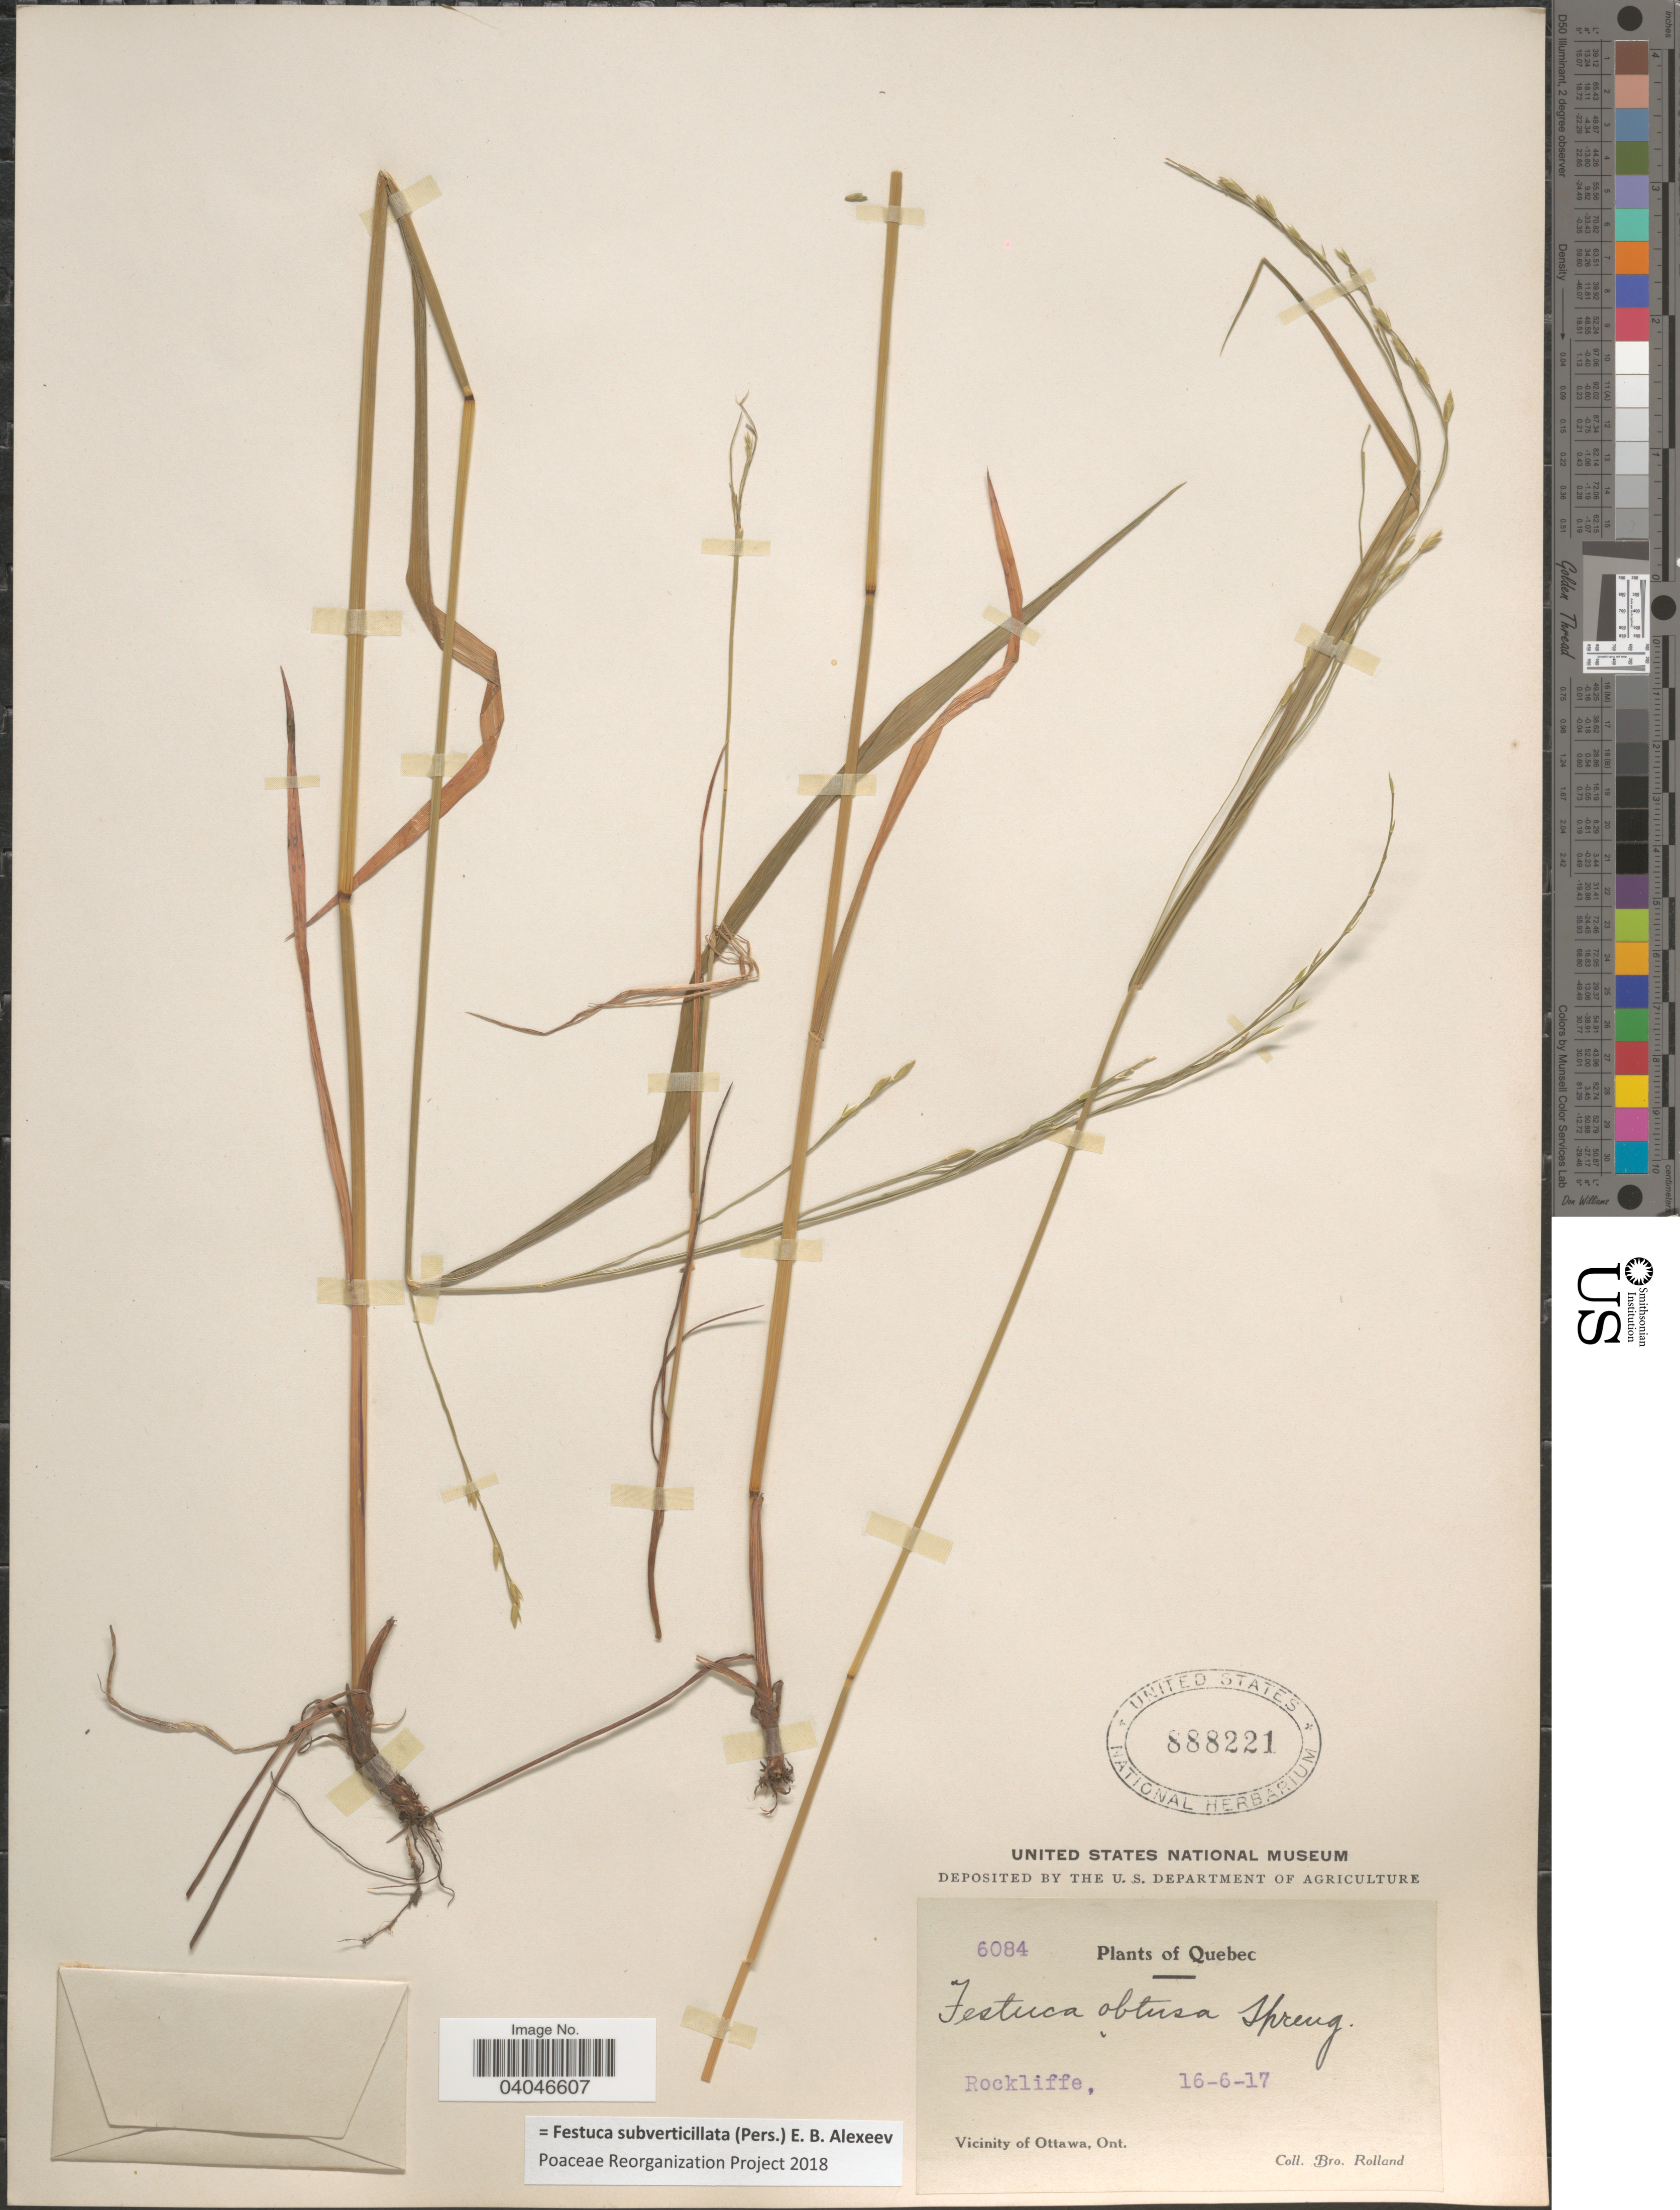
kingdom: Plantae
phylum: Tracheophyta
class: Liliopsida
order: Poales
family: Poaceae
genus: Festuca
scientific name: Festuca subverticillata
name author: (Pers.) E.B. Alexeev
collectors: B. Rolland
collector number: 6084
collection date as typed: Transcribed d/m/y: 16/6/17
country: Canada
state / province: Ontario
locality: Rockliffe. Vicinity of Ottawa [unsure placement].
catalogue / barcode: US 888221